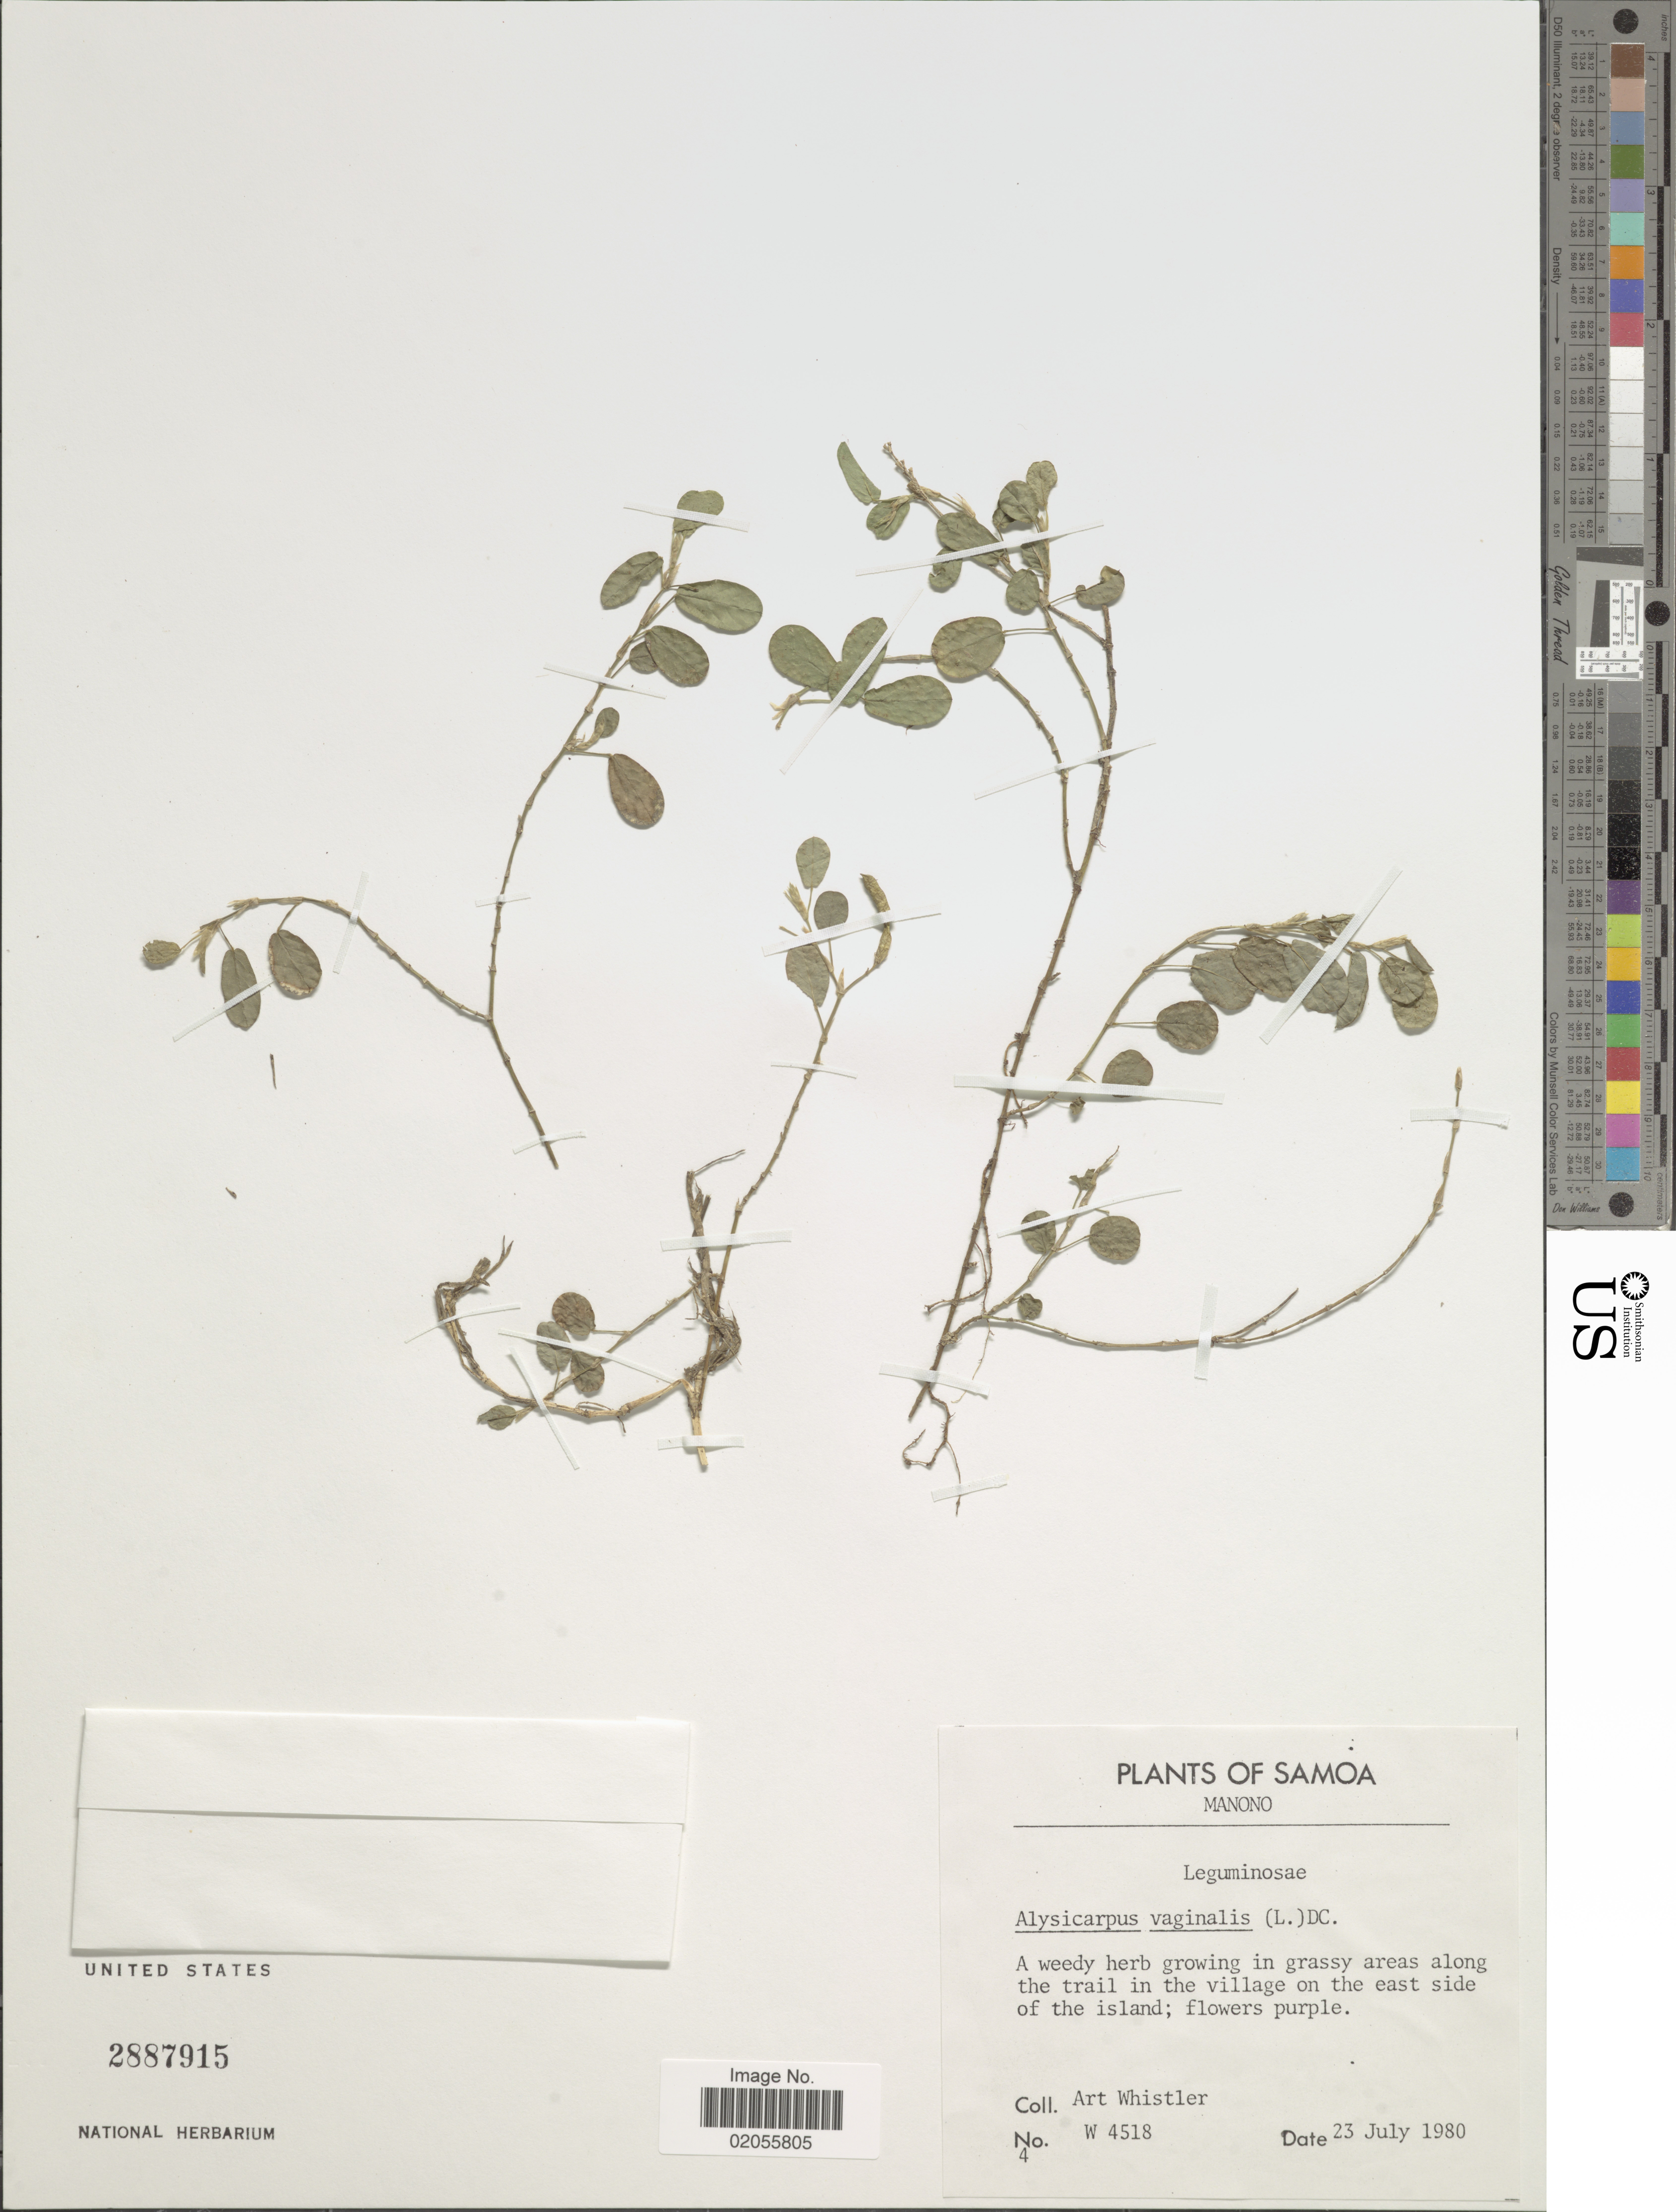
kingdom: Plantae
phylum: Tracheophyta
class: Magnoliopsida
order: Fabales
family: Fabaceae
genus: Alysicarpus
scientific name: Alysicarpus vaginalis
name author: (L.) DC.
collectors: A. Whistler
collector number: W4518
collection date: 1980-08-23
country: American Samoa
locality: Manono, along the trail in the village on the east side of the island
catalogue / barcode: US 2887915